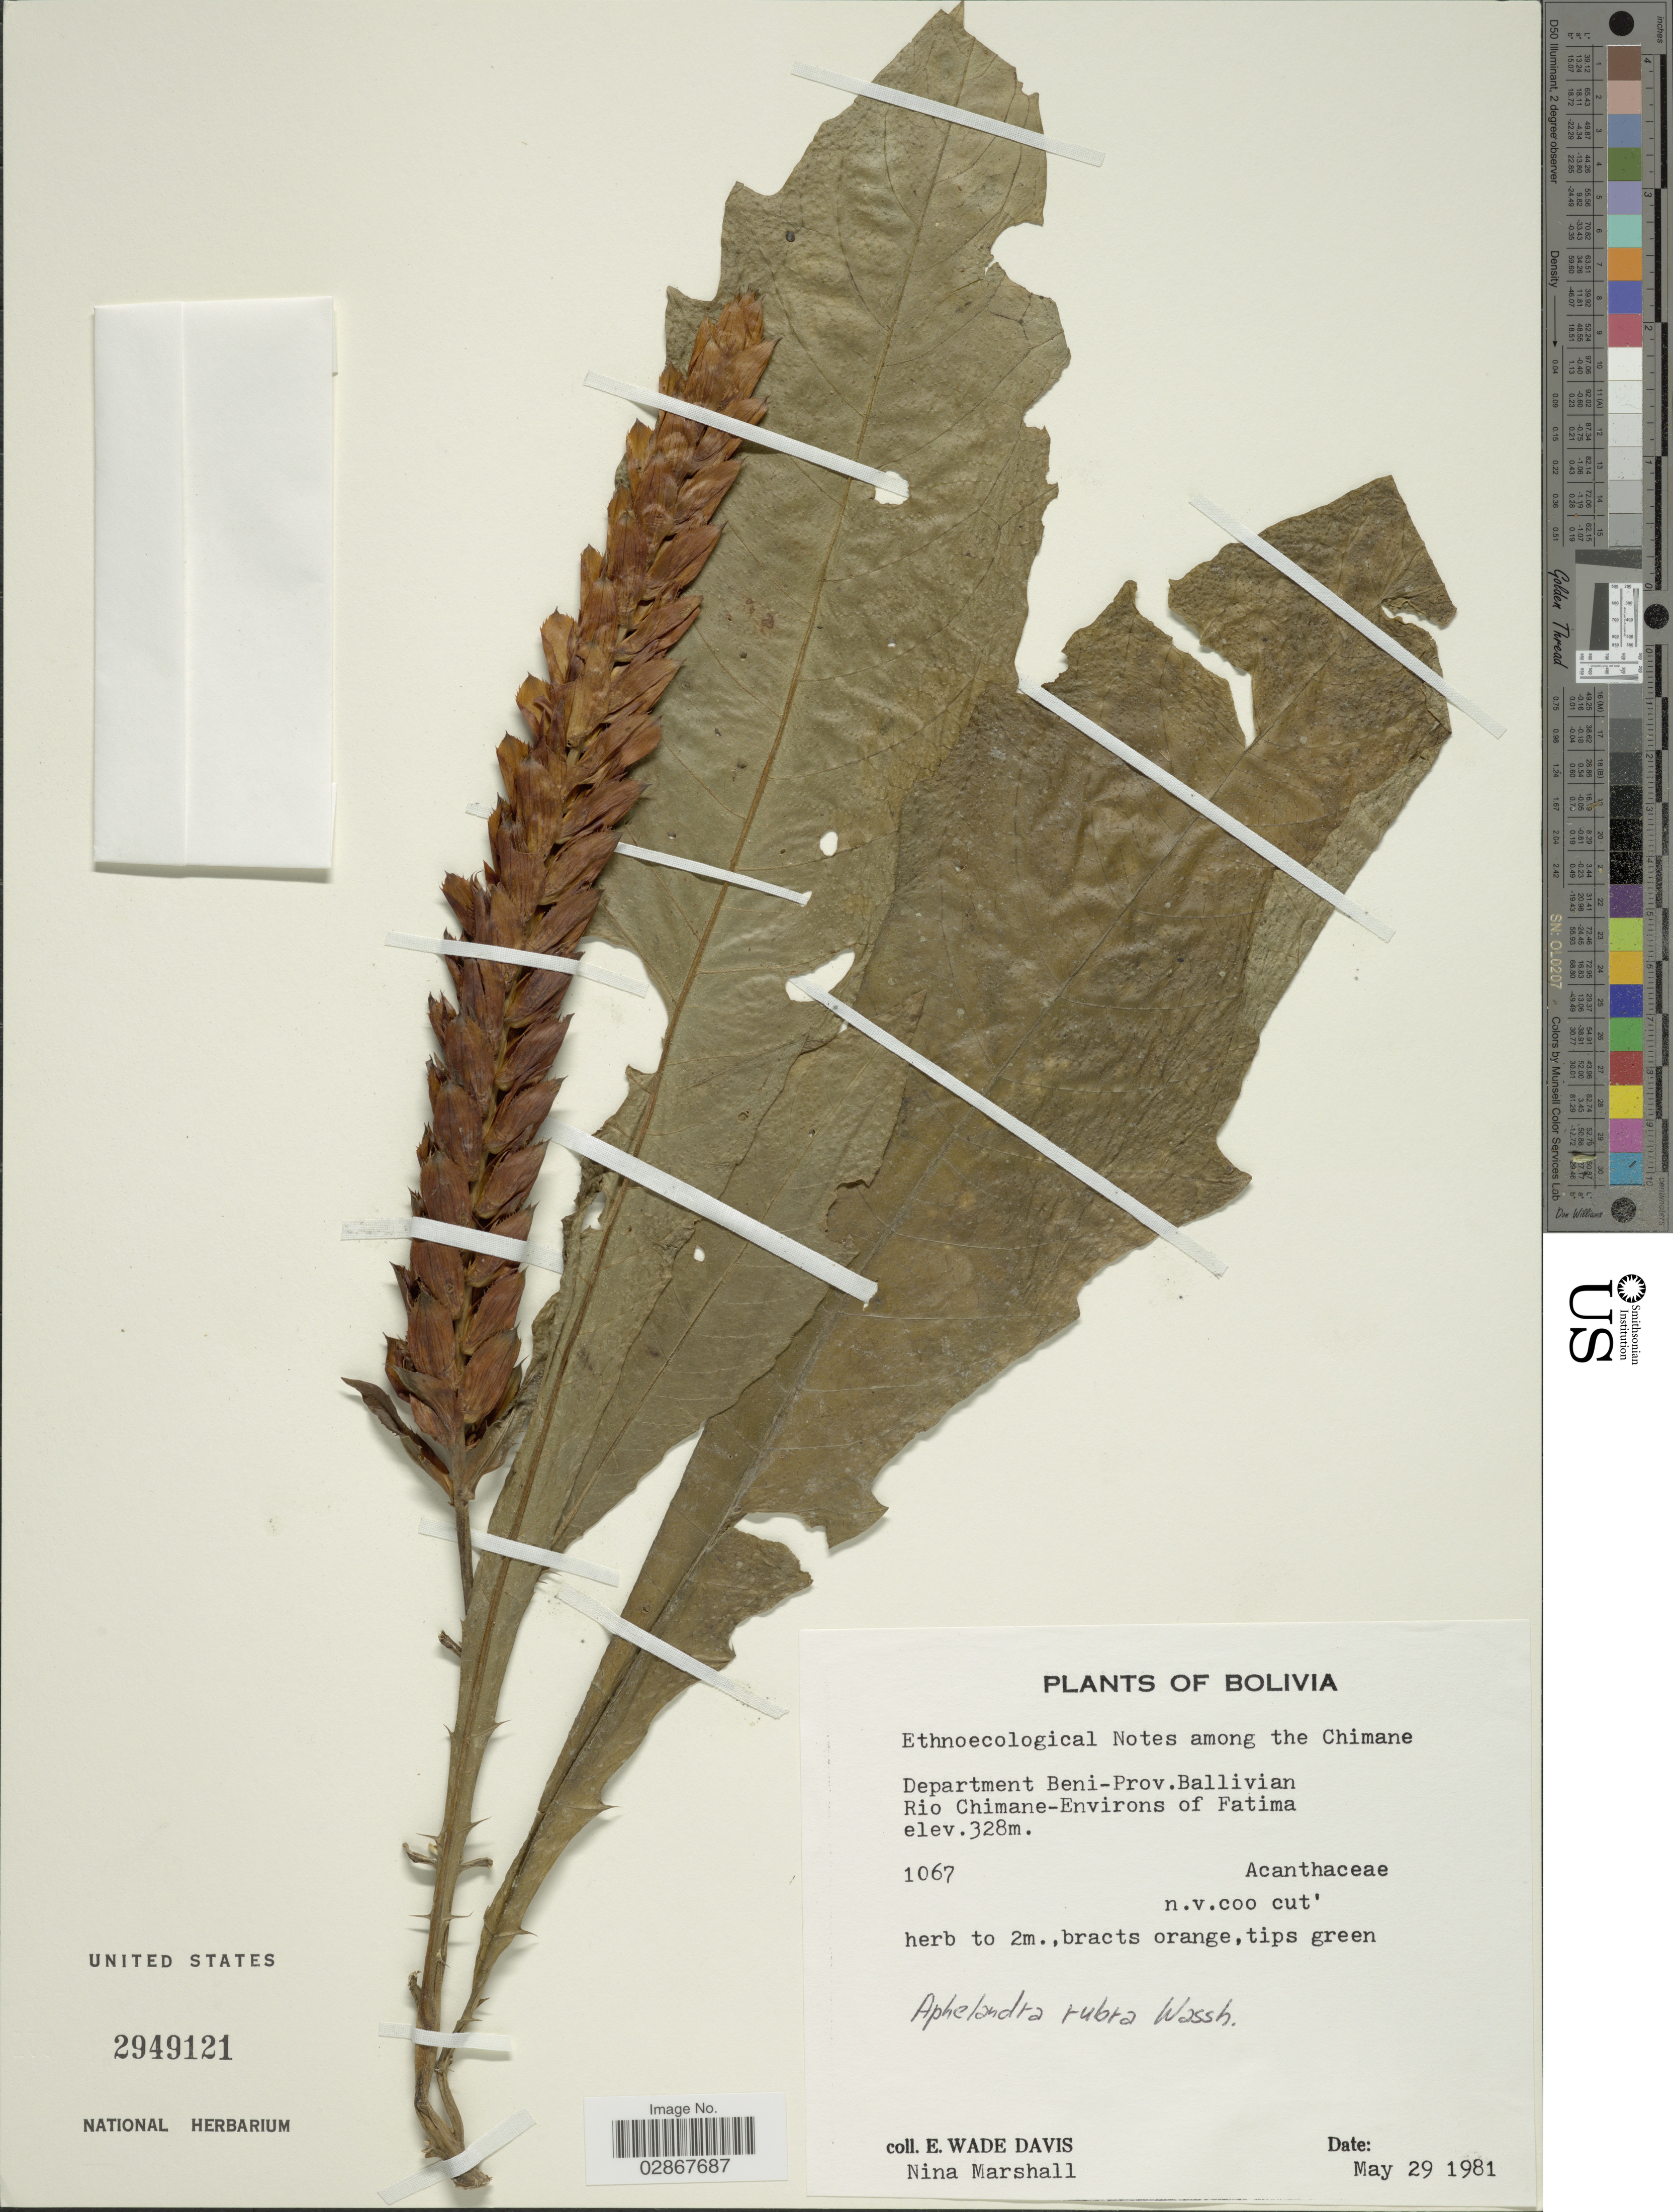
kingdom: Plantae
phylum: Tracheophyta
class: Magnoliopsida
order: Lamiales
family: Acanthaceae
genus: Aphelandra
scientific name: Aphelandra rubra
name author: Wassh.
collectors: E. W. Davis & N. Marshall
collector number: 1067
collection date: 1981-05-29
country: Bolivia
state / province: Beni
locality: Department Beni-Prov. Ballivian. Rio Chimane-Environs of Fatima.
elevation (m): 328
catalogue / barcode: US 2949121